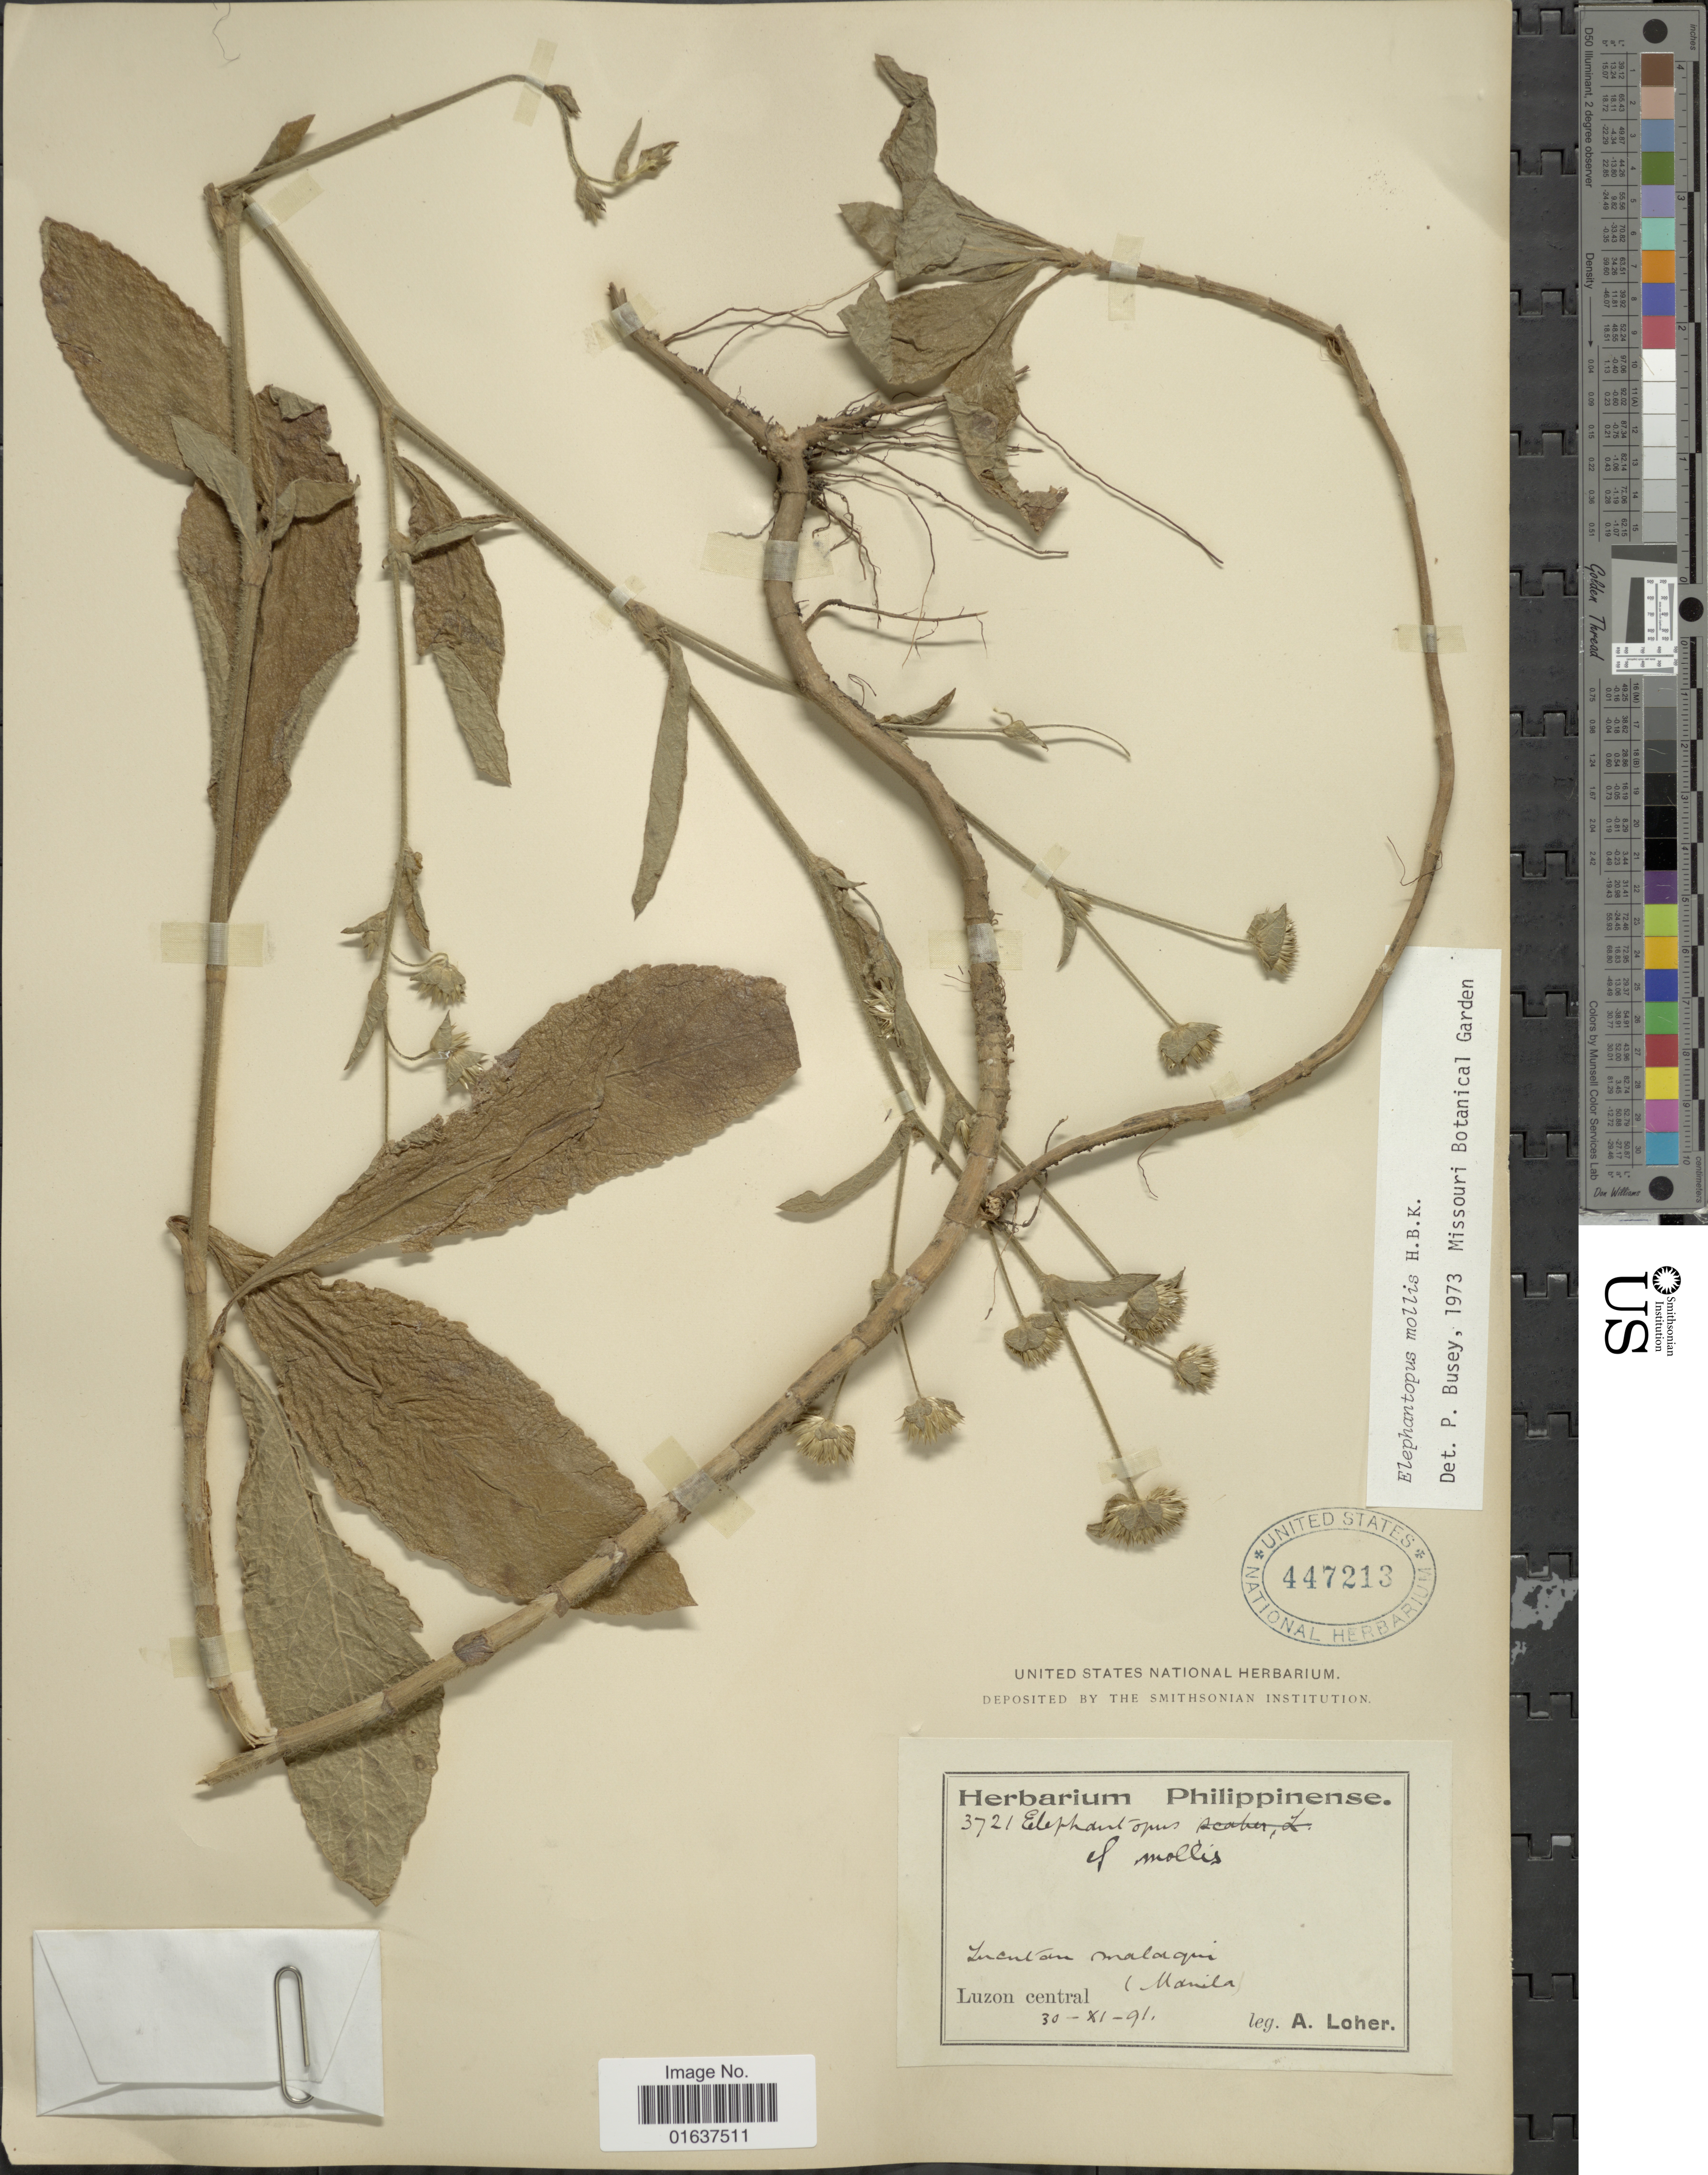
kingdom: Plantae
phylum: Tracheophyta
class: Magnoliopsida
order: Asterales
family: Asteraceae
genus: Elephantopus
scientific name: Elephantopus mollis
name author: Kunth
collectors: A. Loher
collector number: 3721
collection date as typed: Transcribed d/m/y: 30/11/91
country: Philippines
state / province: Central Luzon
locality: Incultan Malaqui (manila) Luzon Central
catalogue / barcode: US 447213